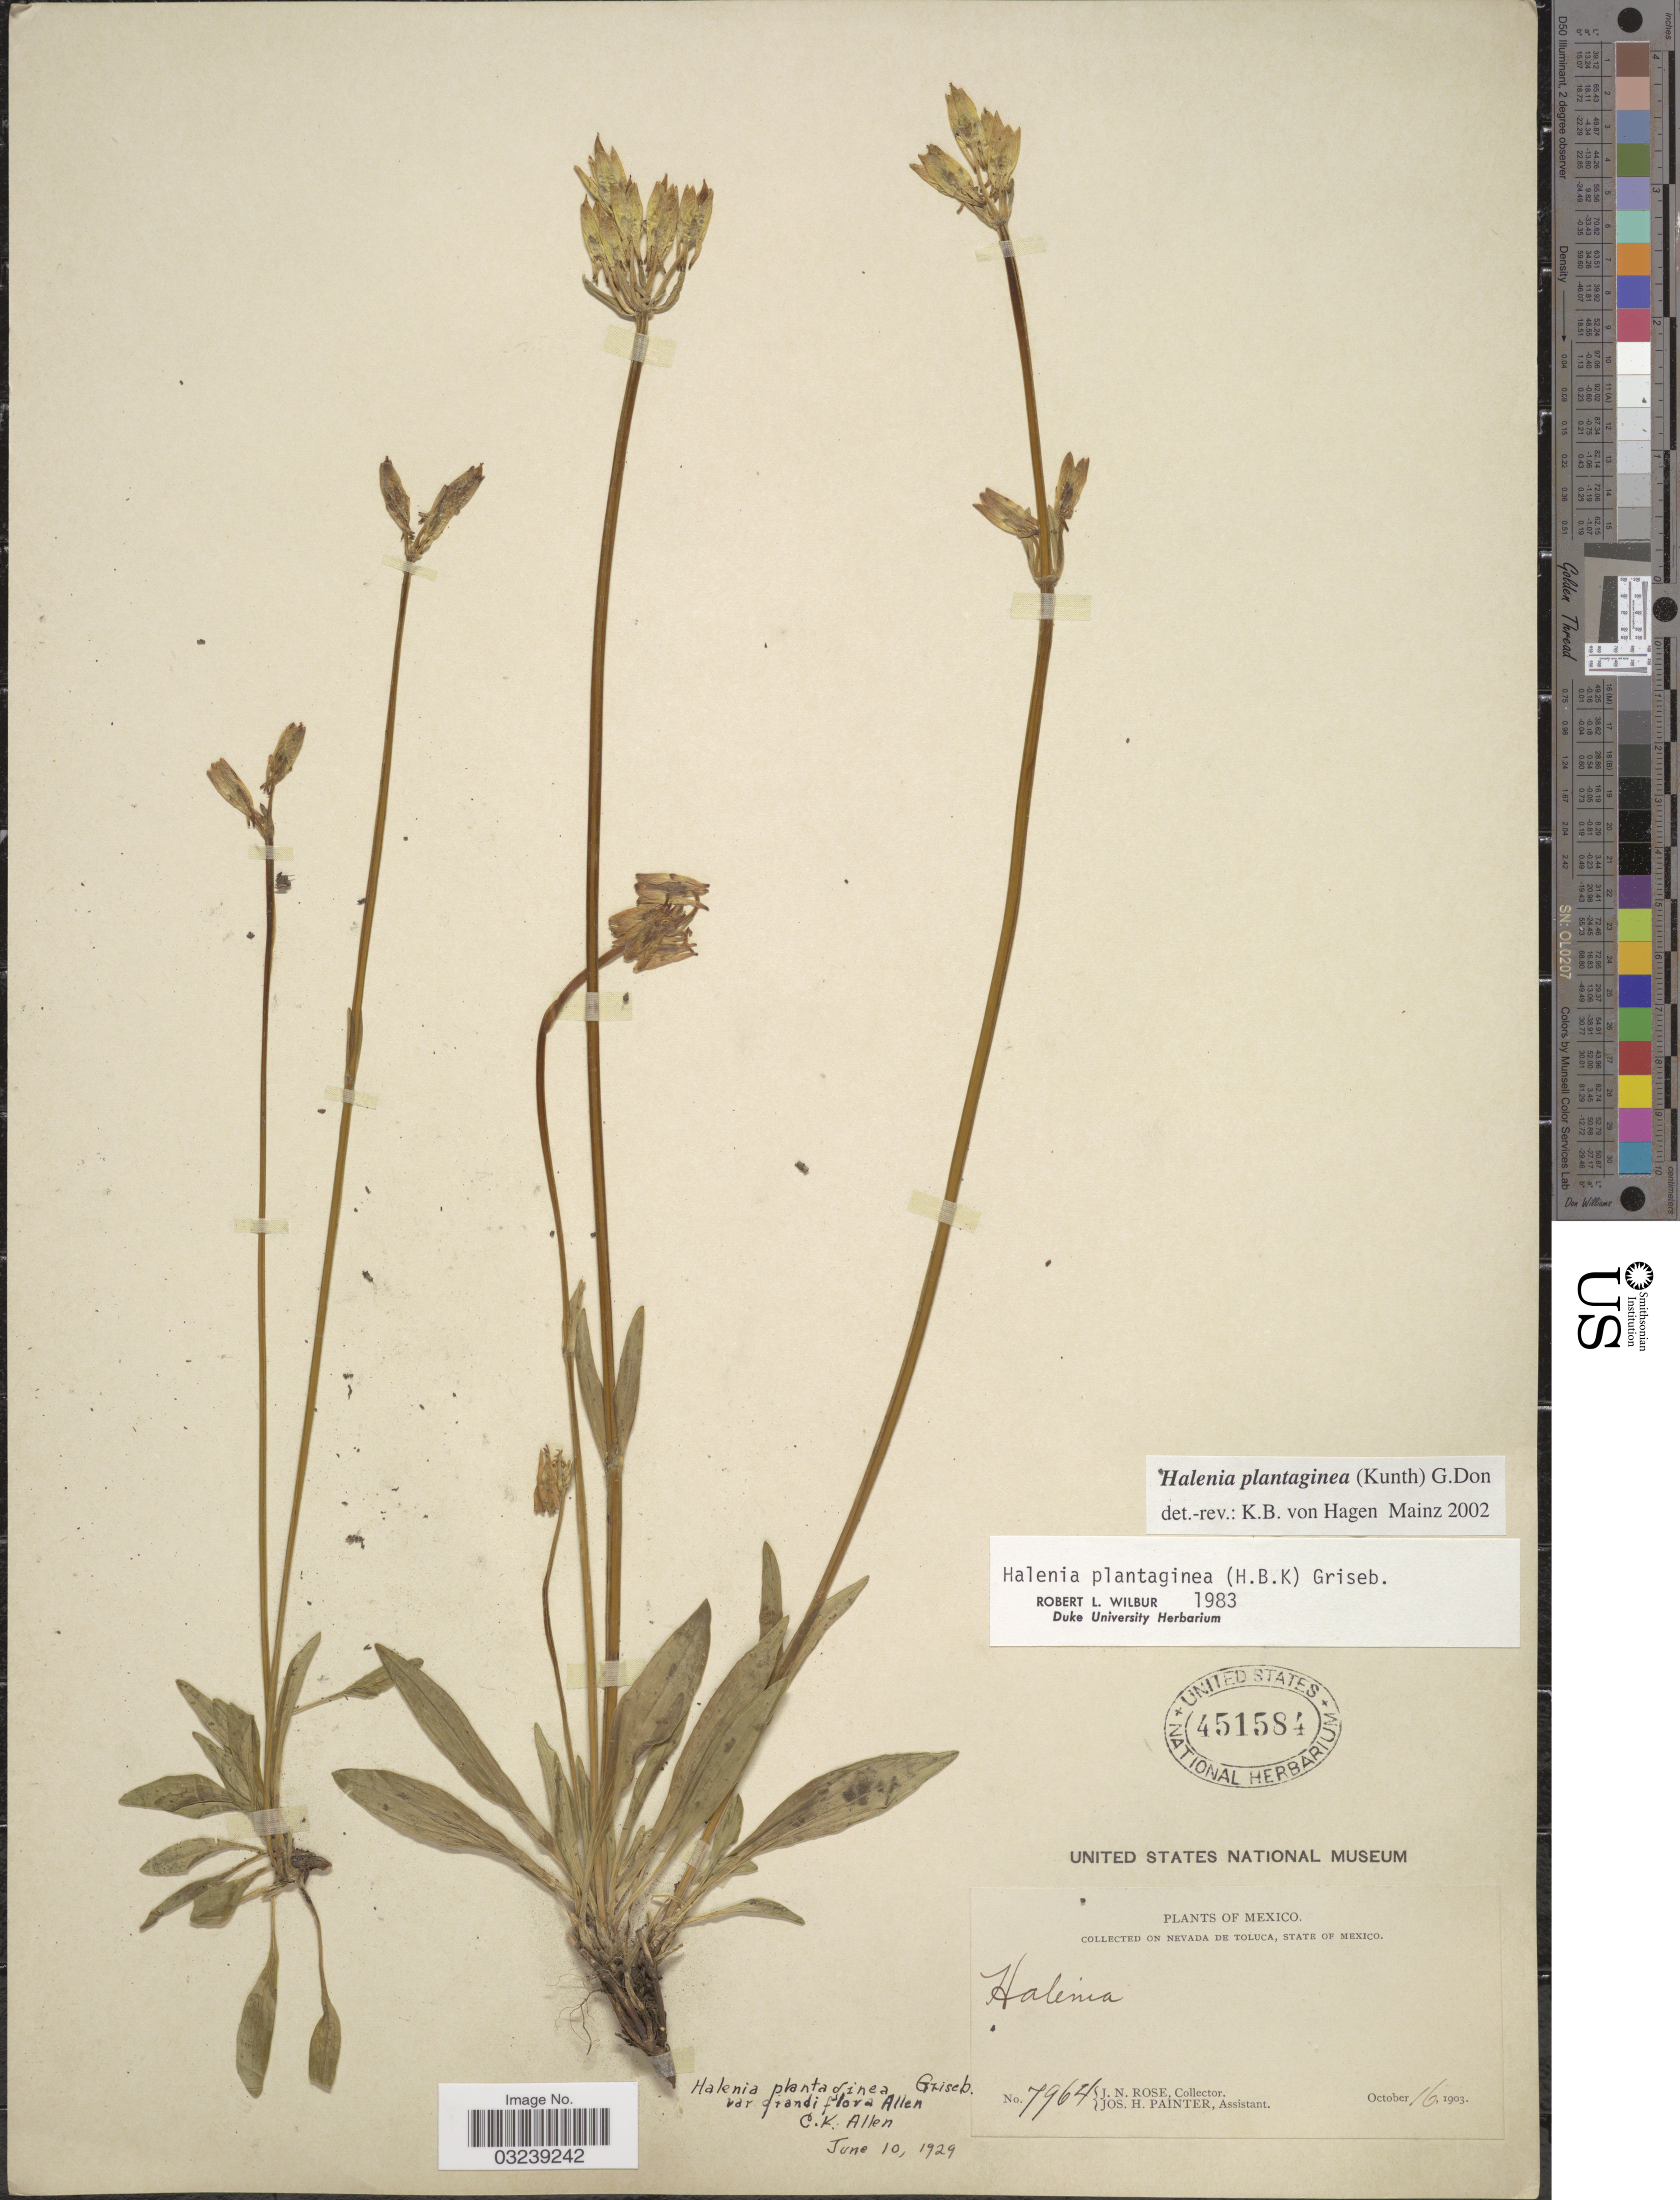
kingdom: Plantae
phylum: Tracheophyta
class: Magnoliopsida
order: Gentianales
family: Gentianaceae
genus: Halenia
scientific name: Halenia plantaginea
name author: (Kunth) G. Don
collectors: J. N. Rose & J. H. Painter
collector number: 7964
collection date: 1903-10-16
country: Mexico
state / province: México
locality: Collected on Nevada de Toluca.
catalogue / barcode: US 451584